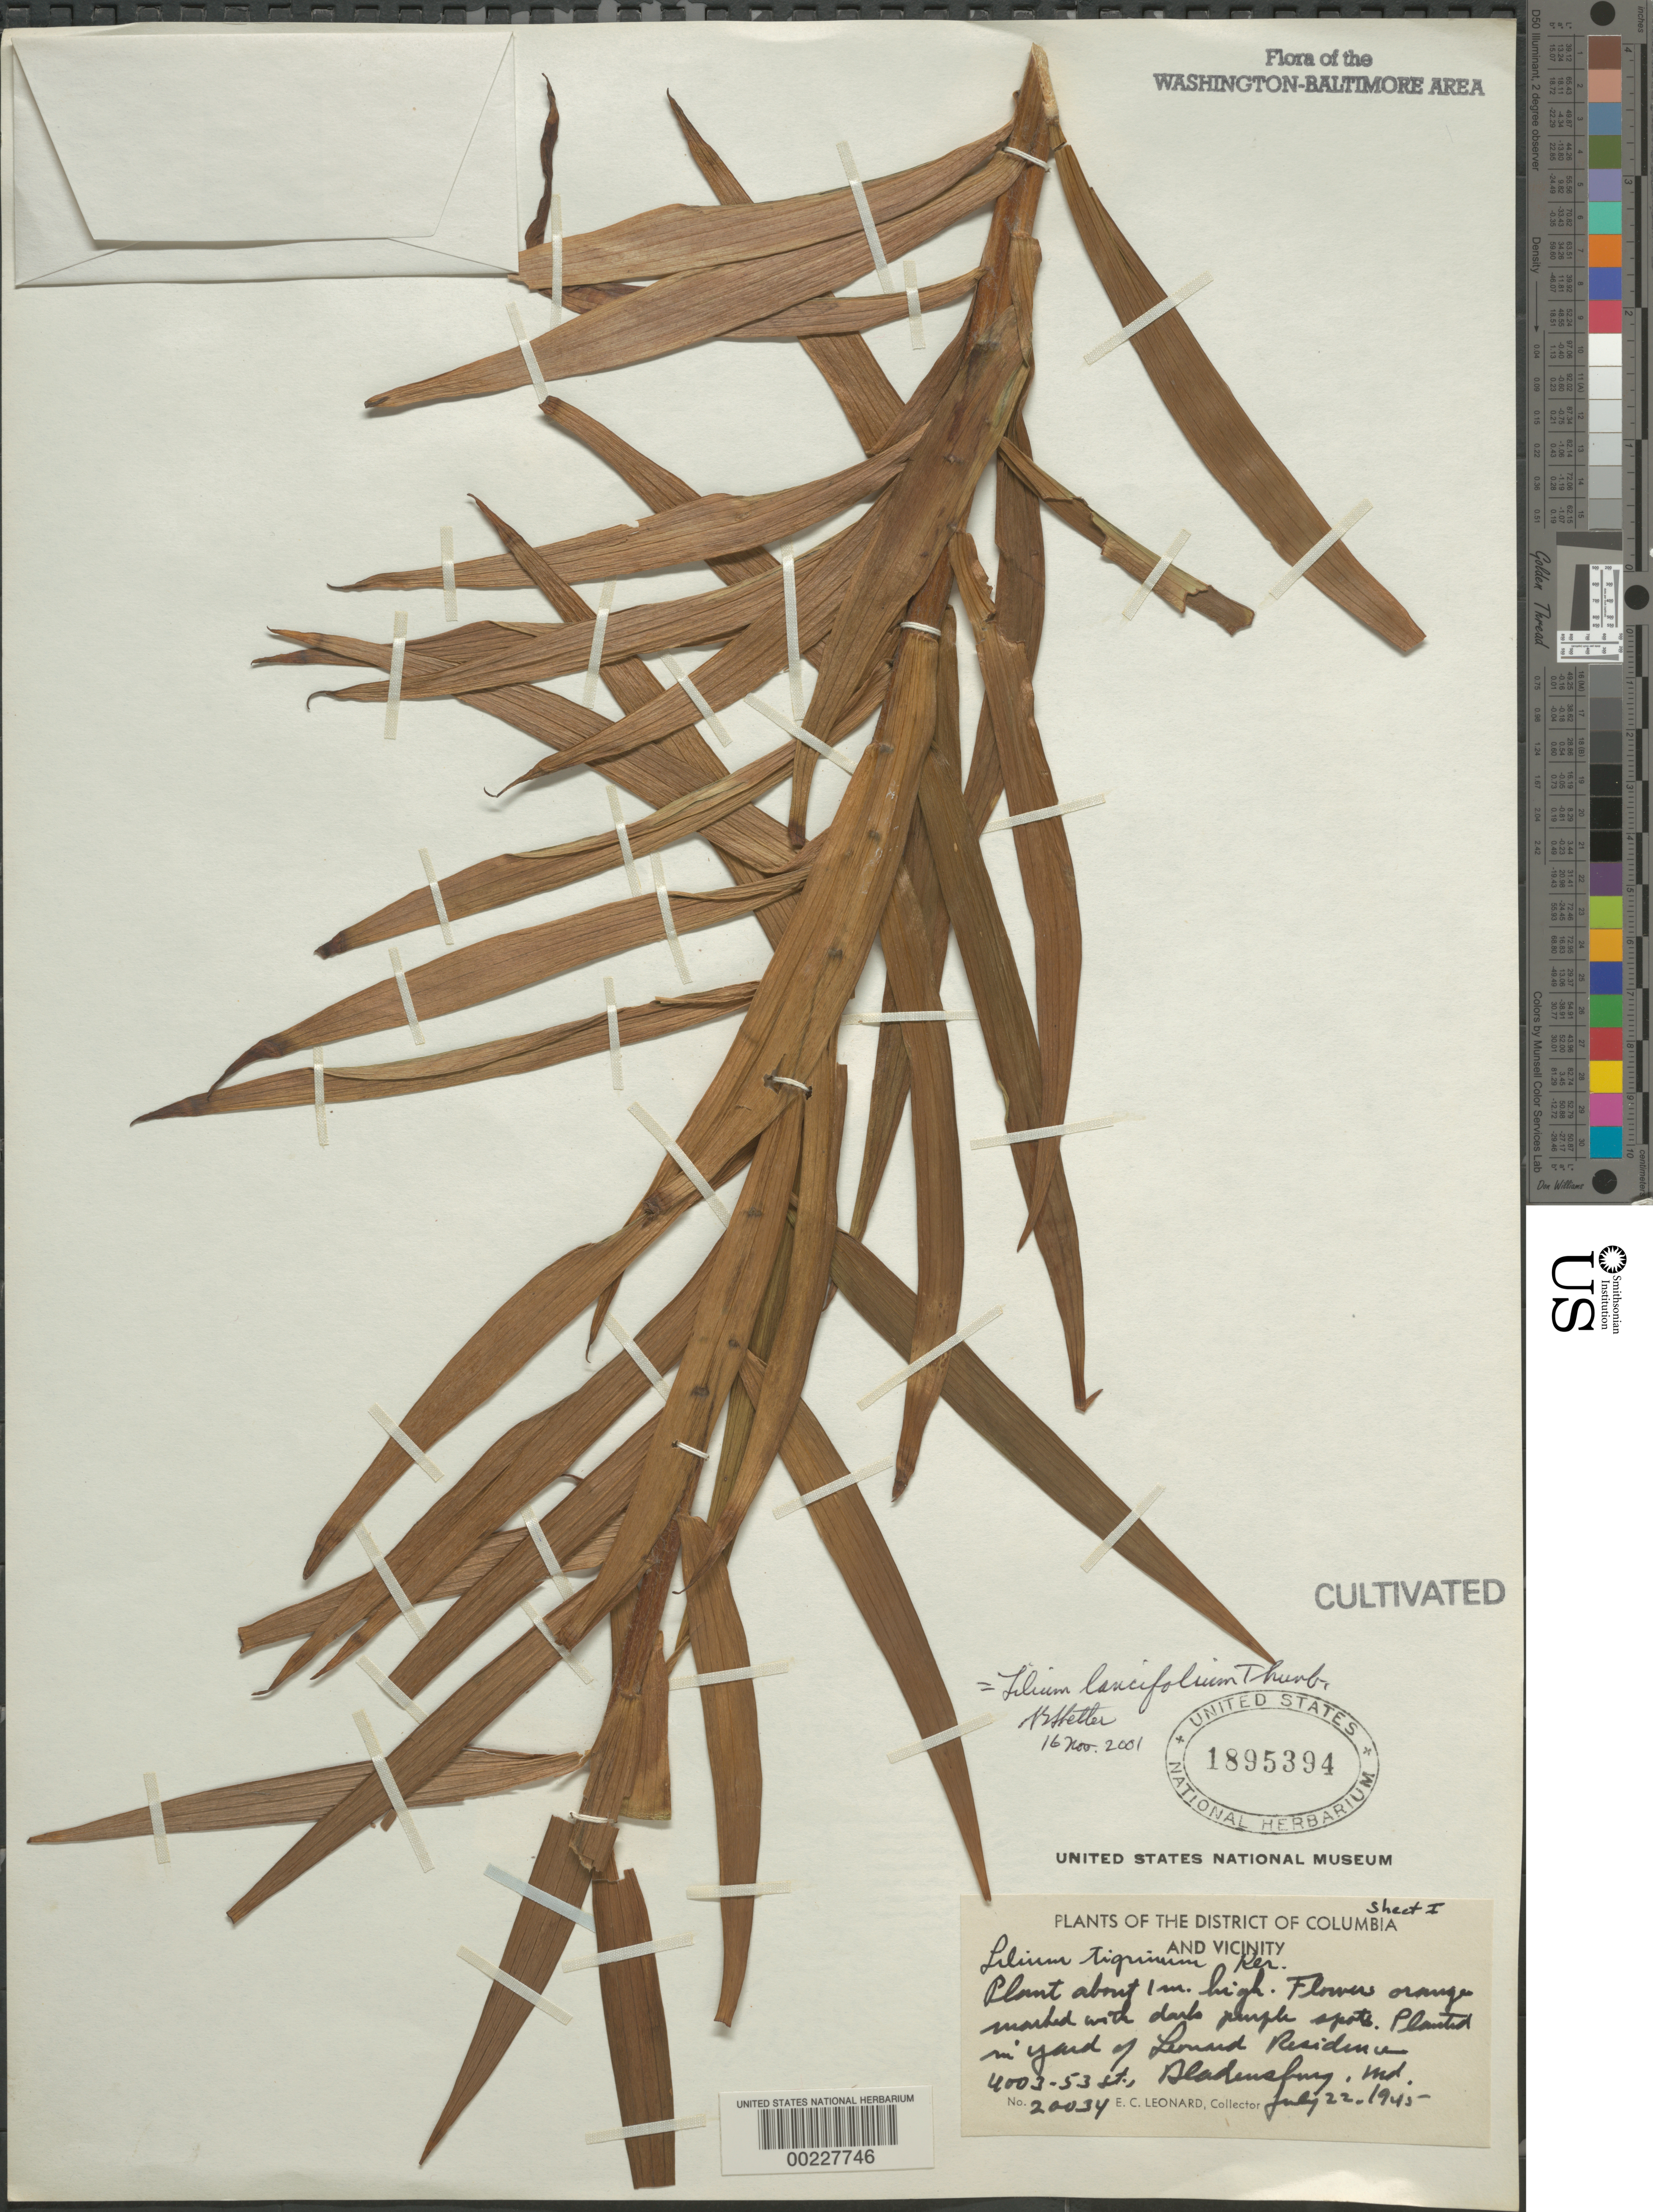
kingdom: Plantae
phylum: Tracheophyta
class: Liliopsida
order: Liliales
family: Liliaceae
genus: Lilium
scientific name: Lilium lancifolium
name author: Thunb.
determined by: Shetler, Stanwyn G., (US), NMNH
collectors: E. C. Leonard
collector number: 20034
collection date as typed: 22 Jul 1945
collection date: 1945-07-22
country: United States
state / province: Maryland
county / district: Prince George's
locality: Bladensburg, 4003 53 St, Leonard residence yard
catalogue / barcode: US 1895394